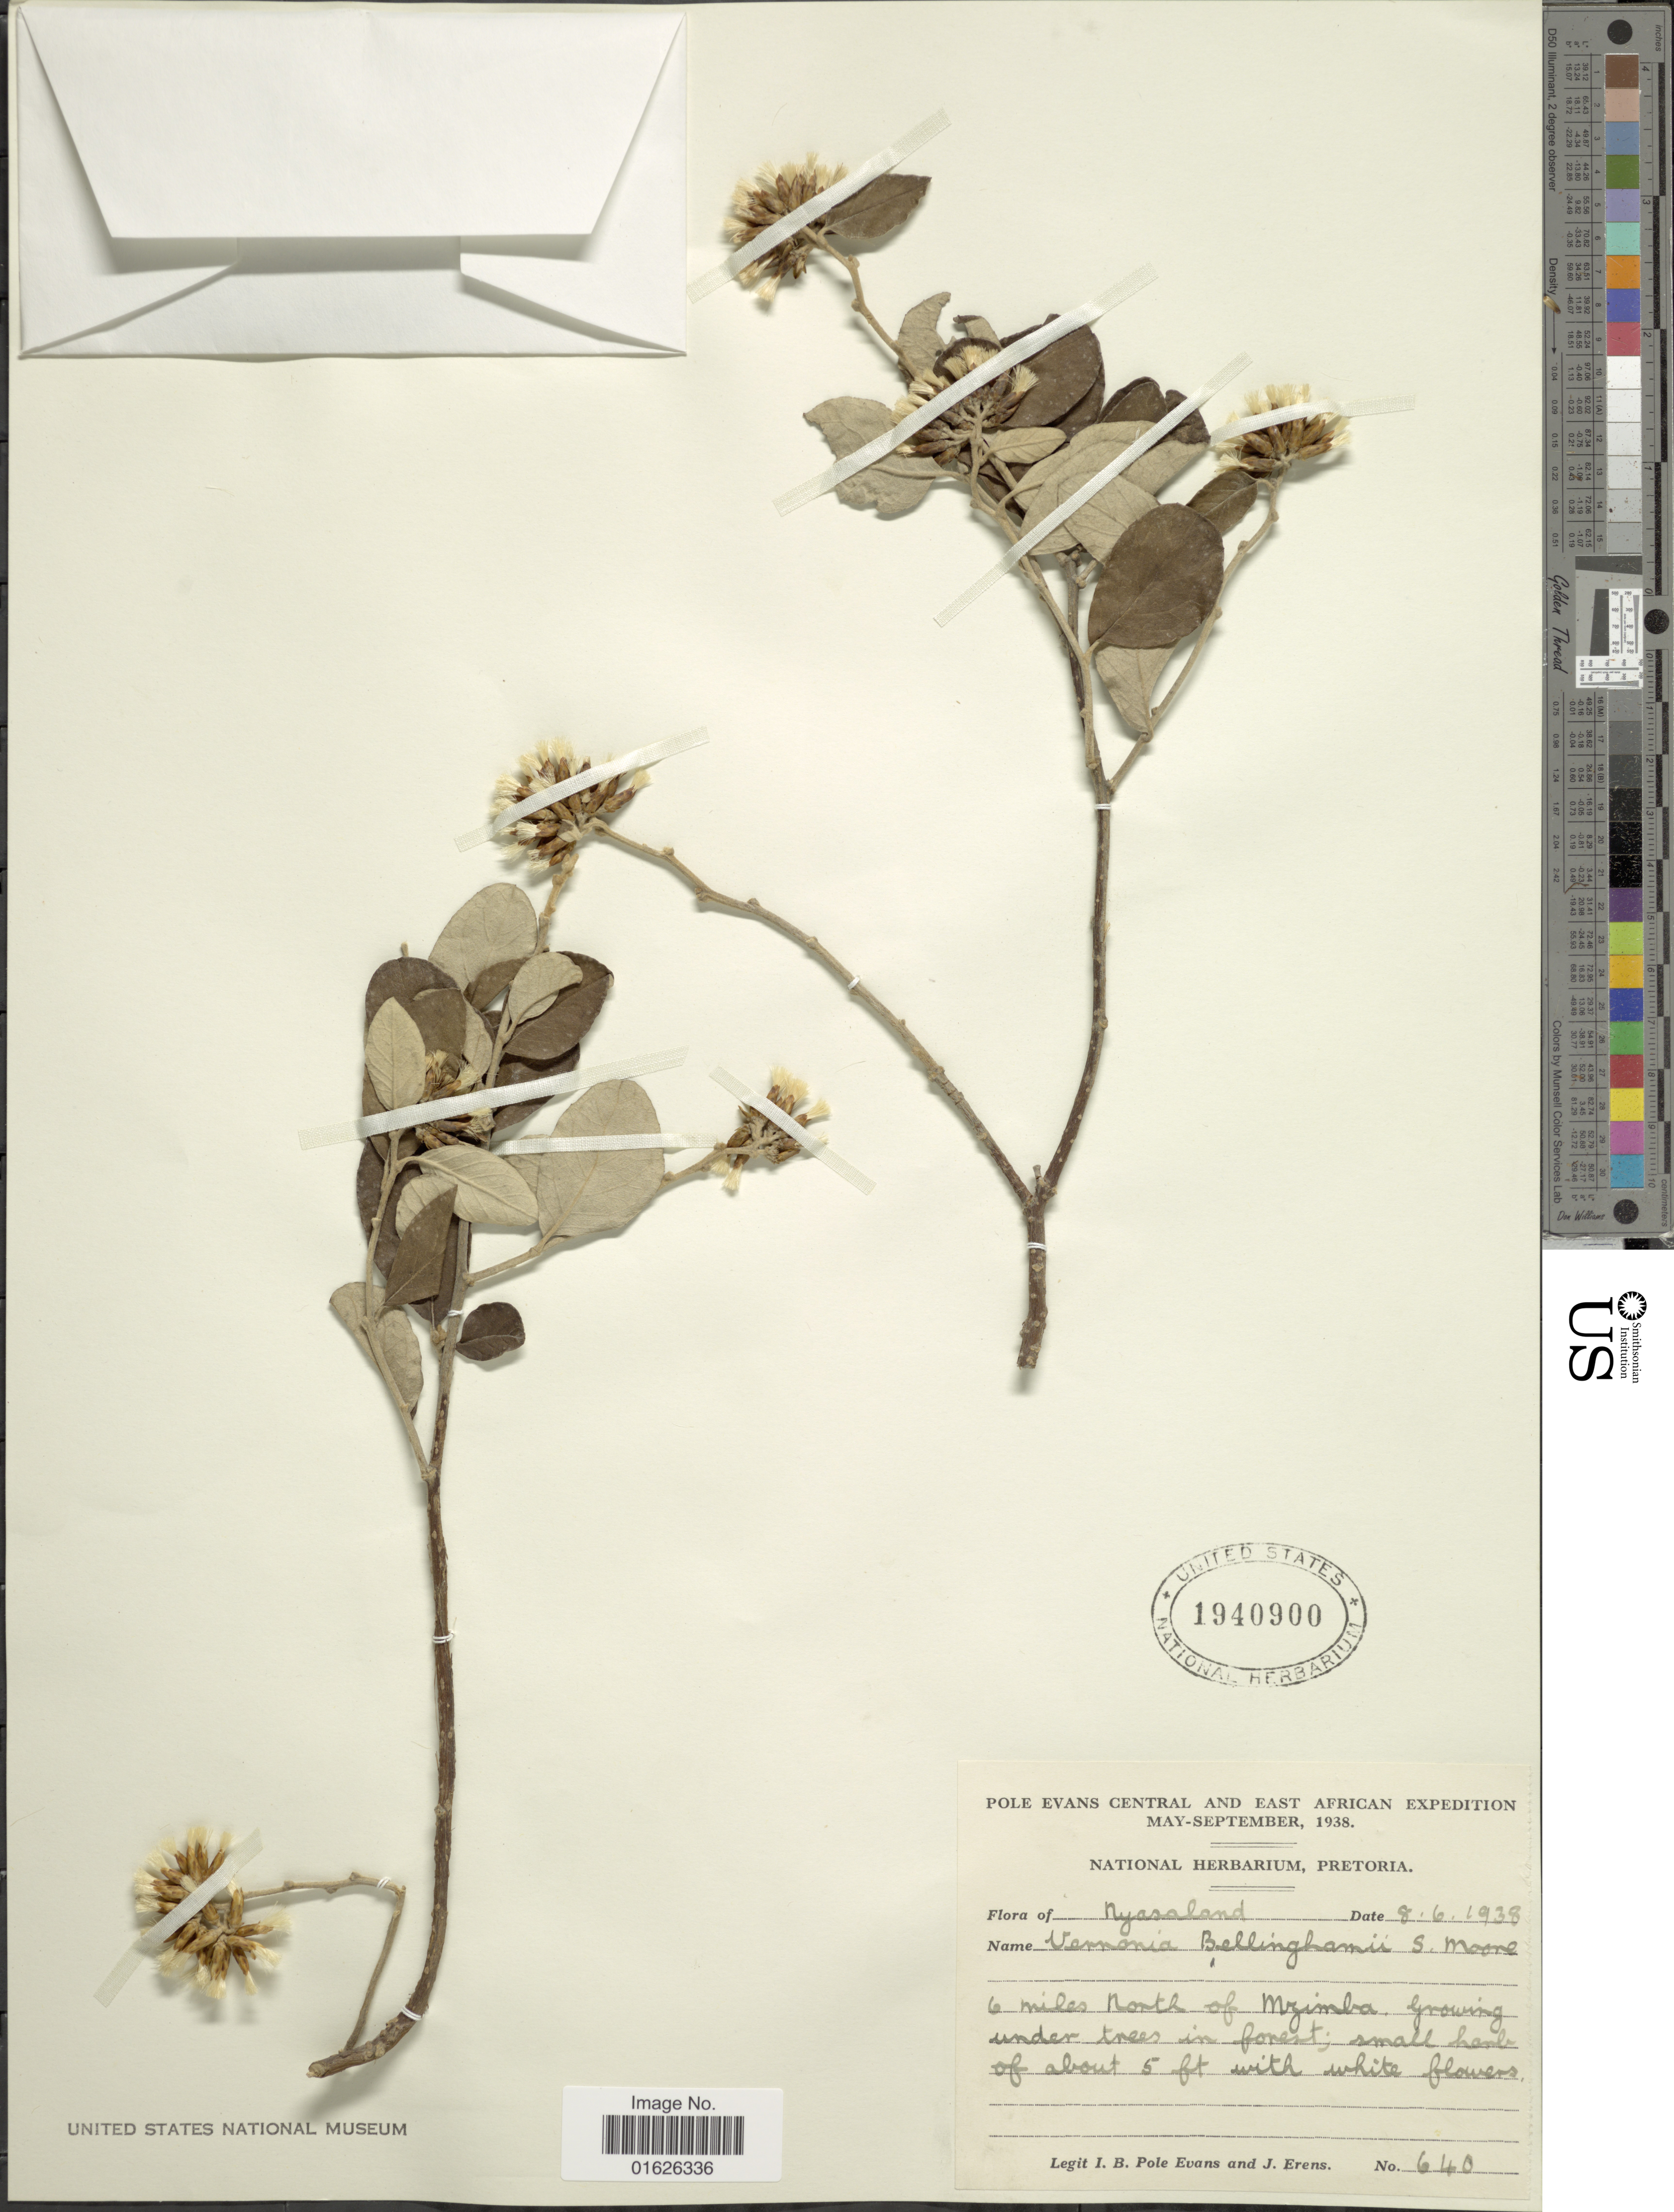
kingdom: Plantae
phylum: Tracheophyta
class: Magnoliopsida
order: Asterales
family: Asteraceae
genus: Gymnanthemum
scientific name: Gymnanthemum bellinghamii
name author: (S. Moore) H. Rob.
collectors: I. B. Pole-Evans & J. Erens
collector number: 640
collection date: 1938-06-08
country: Malawi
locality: Nyassaland, 6 miles North of Mzimba.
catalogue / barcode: US 1940900